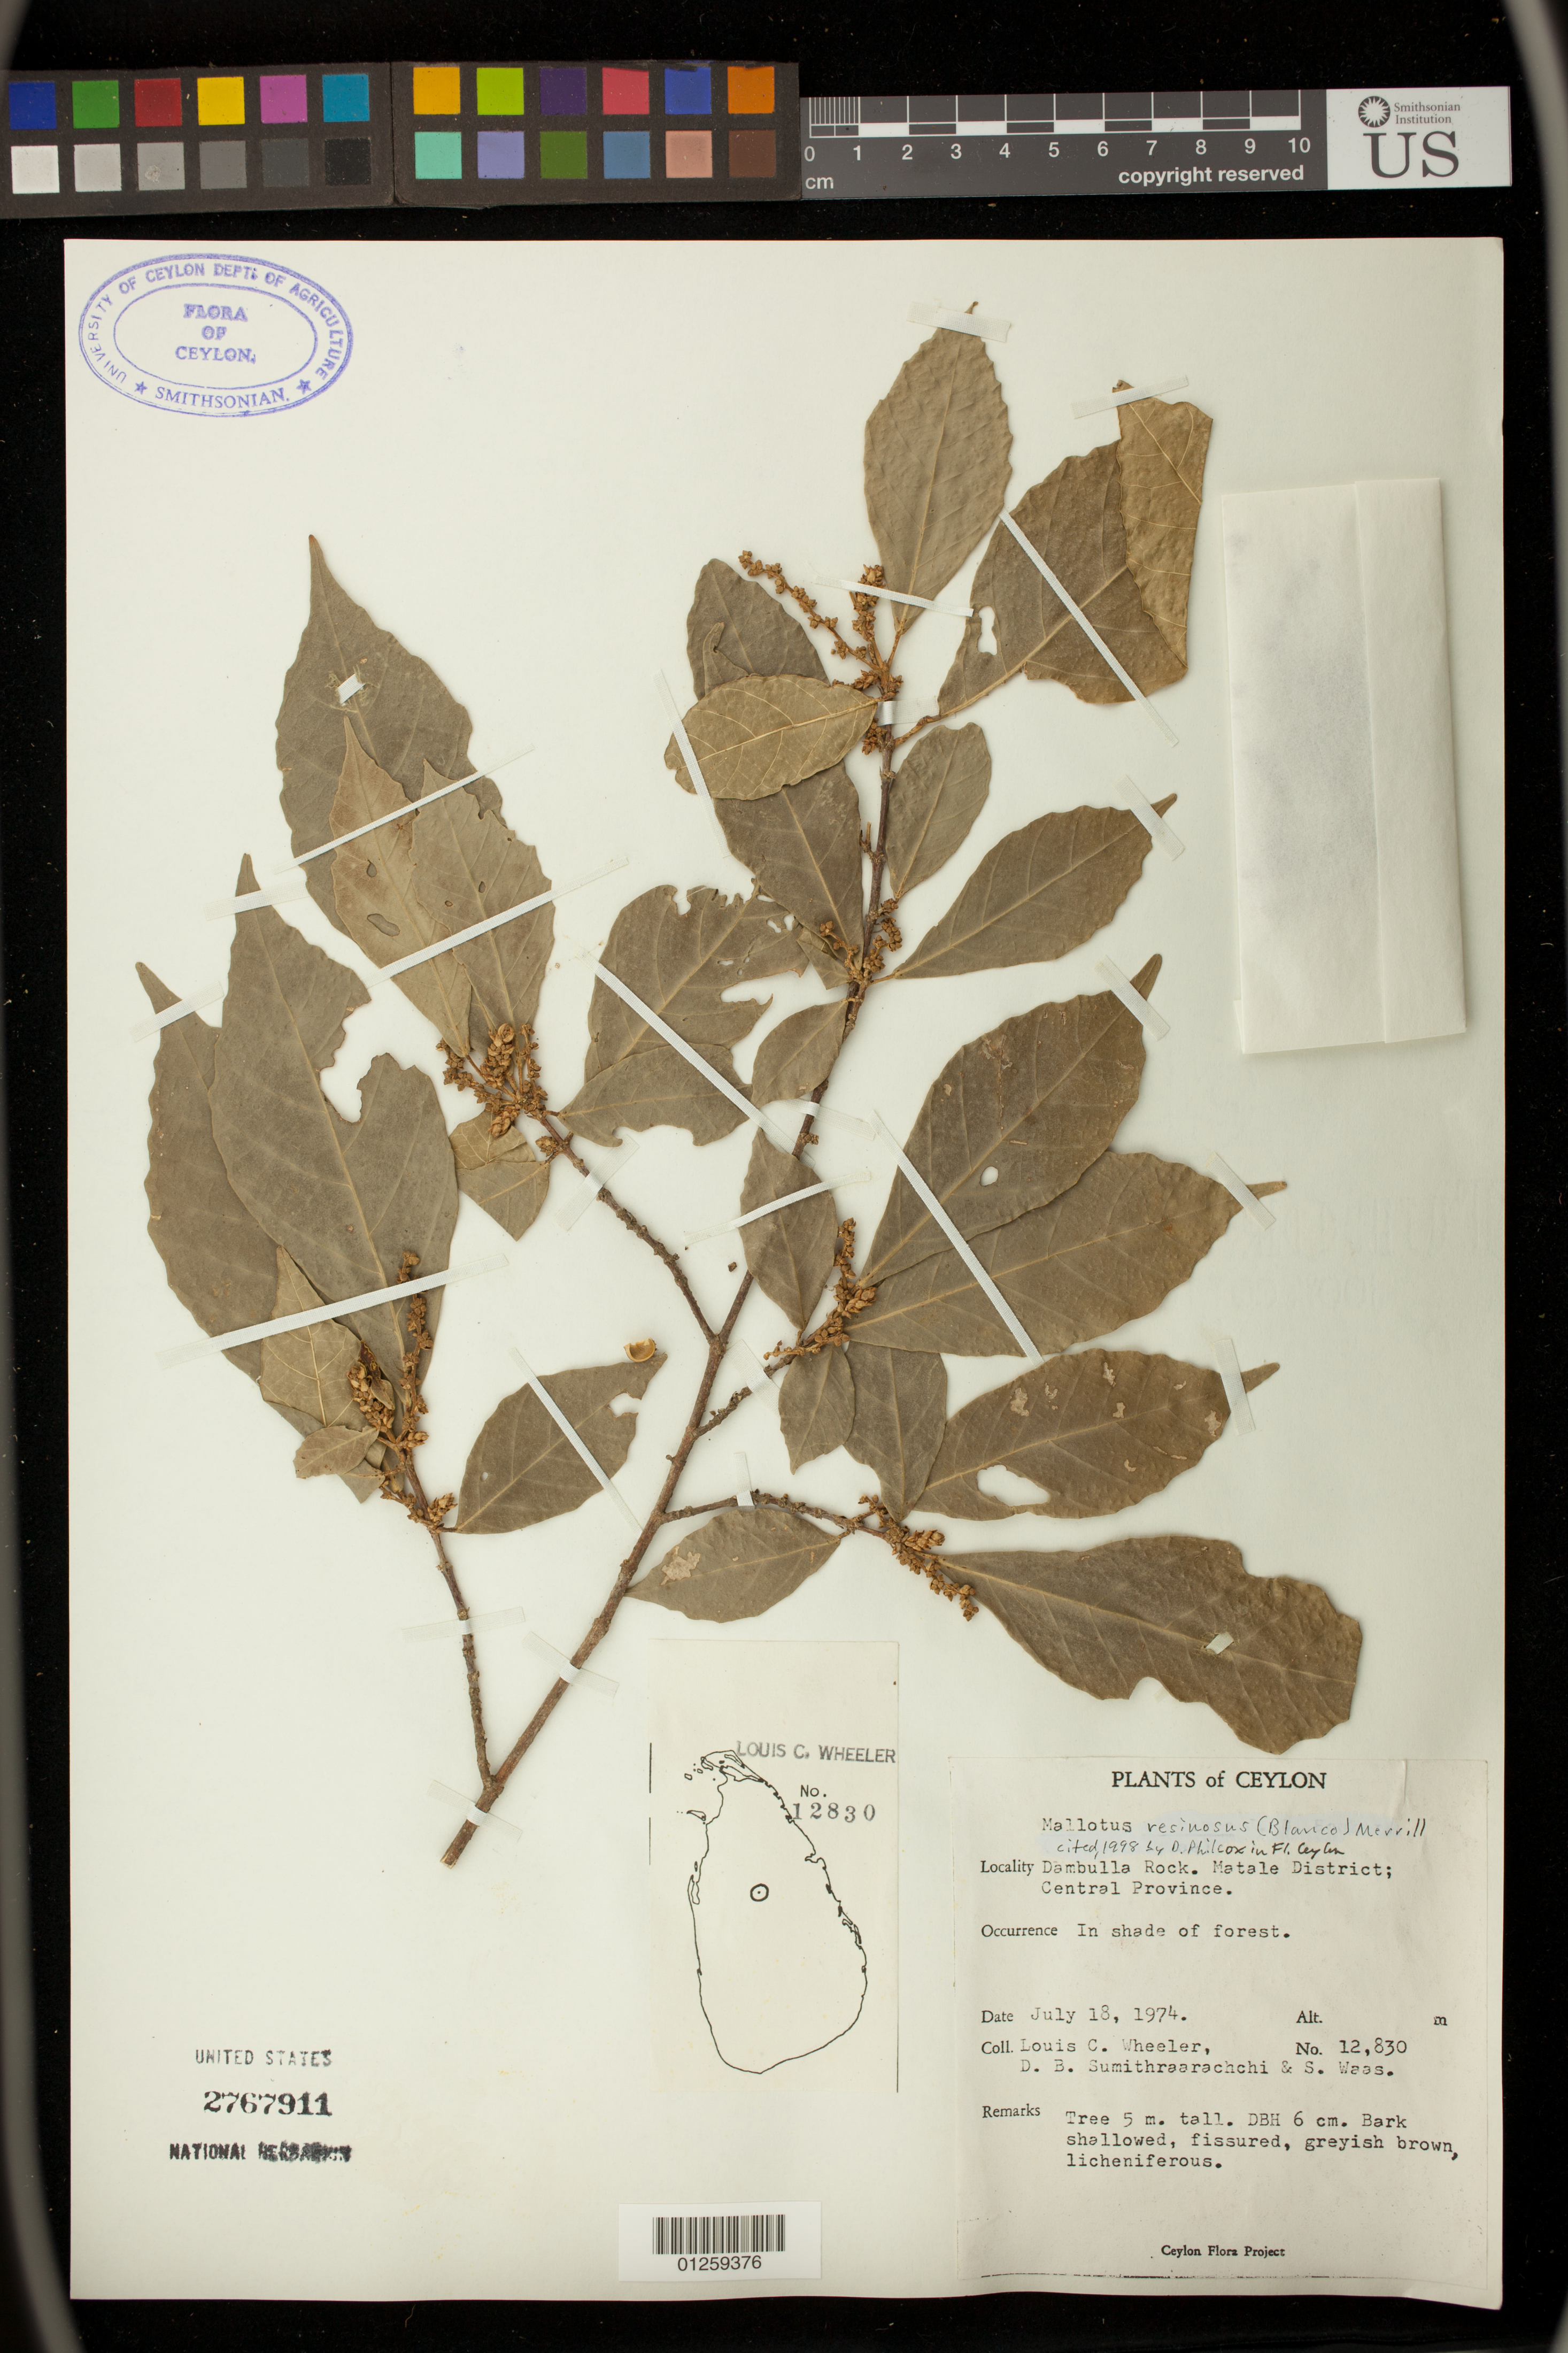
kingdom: Plantae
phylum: Tracheophyta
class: Magnoliopsida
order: Malpighiales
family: Euphorbiaceae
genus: Mallotus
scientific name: Mallotus resinosus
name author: (Blanco) Merr.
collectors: L. C. Wheeler, D. B. Sumithraarachchi & S. Waas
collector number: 12830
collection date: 1974-07-18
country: Sri Lanka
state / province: Central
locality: Dambulla Rock. Matale District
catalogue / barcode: US 2767911